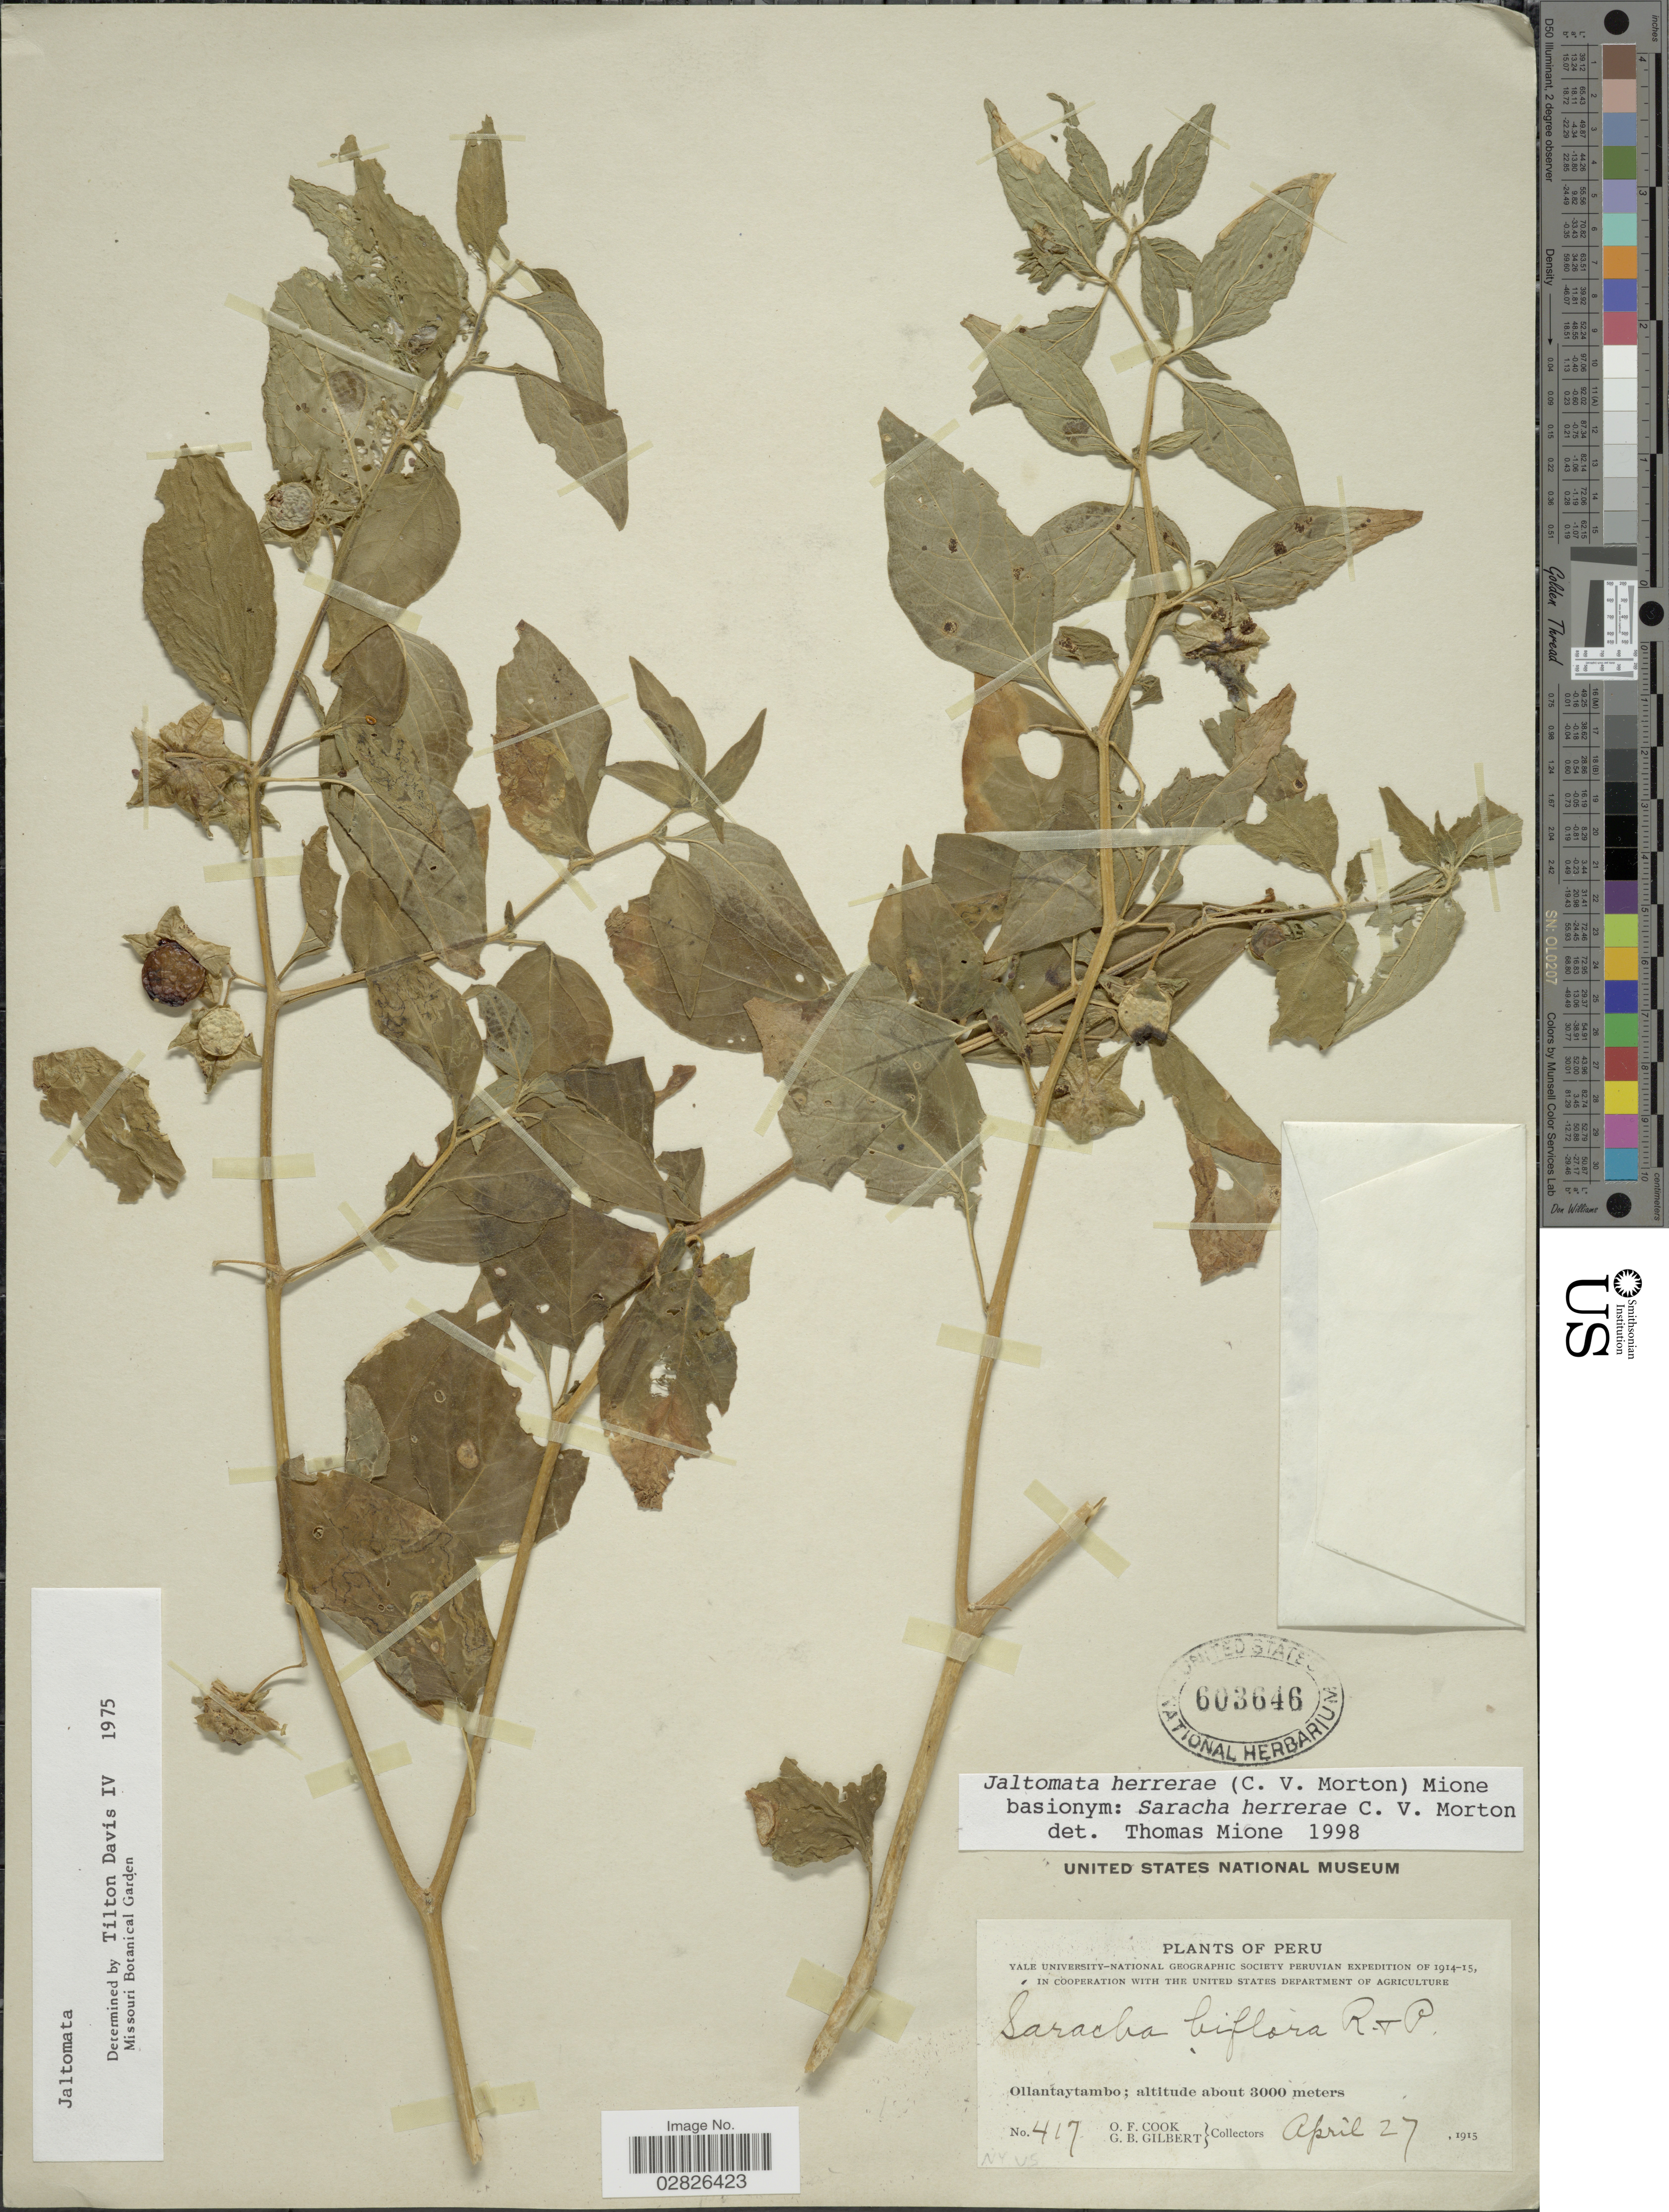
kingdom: Plantae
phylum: Tracheophyta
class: Magnoliopsida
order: Solanales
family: Solanaceae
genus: Jaltomata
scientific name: Jaltomata herrerae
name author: (C.V. Morton) Mione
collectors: O. F. Cook & G. B. Gilbert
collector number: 417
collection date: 1915-04-27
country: Peru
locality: Ollantaytambo.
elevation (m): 3000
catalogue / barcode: US 603646